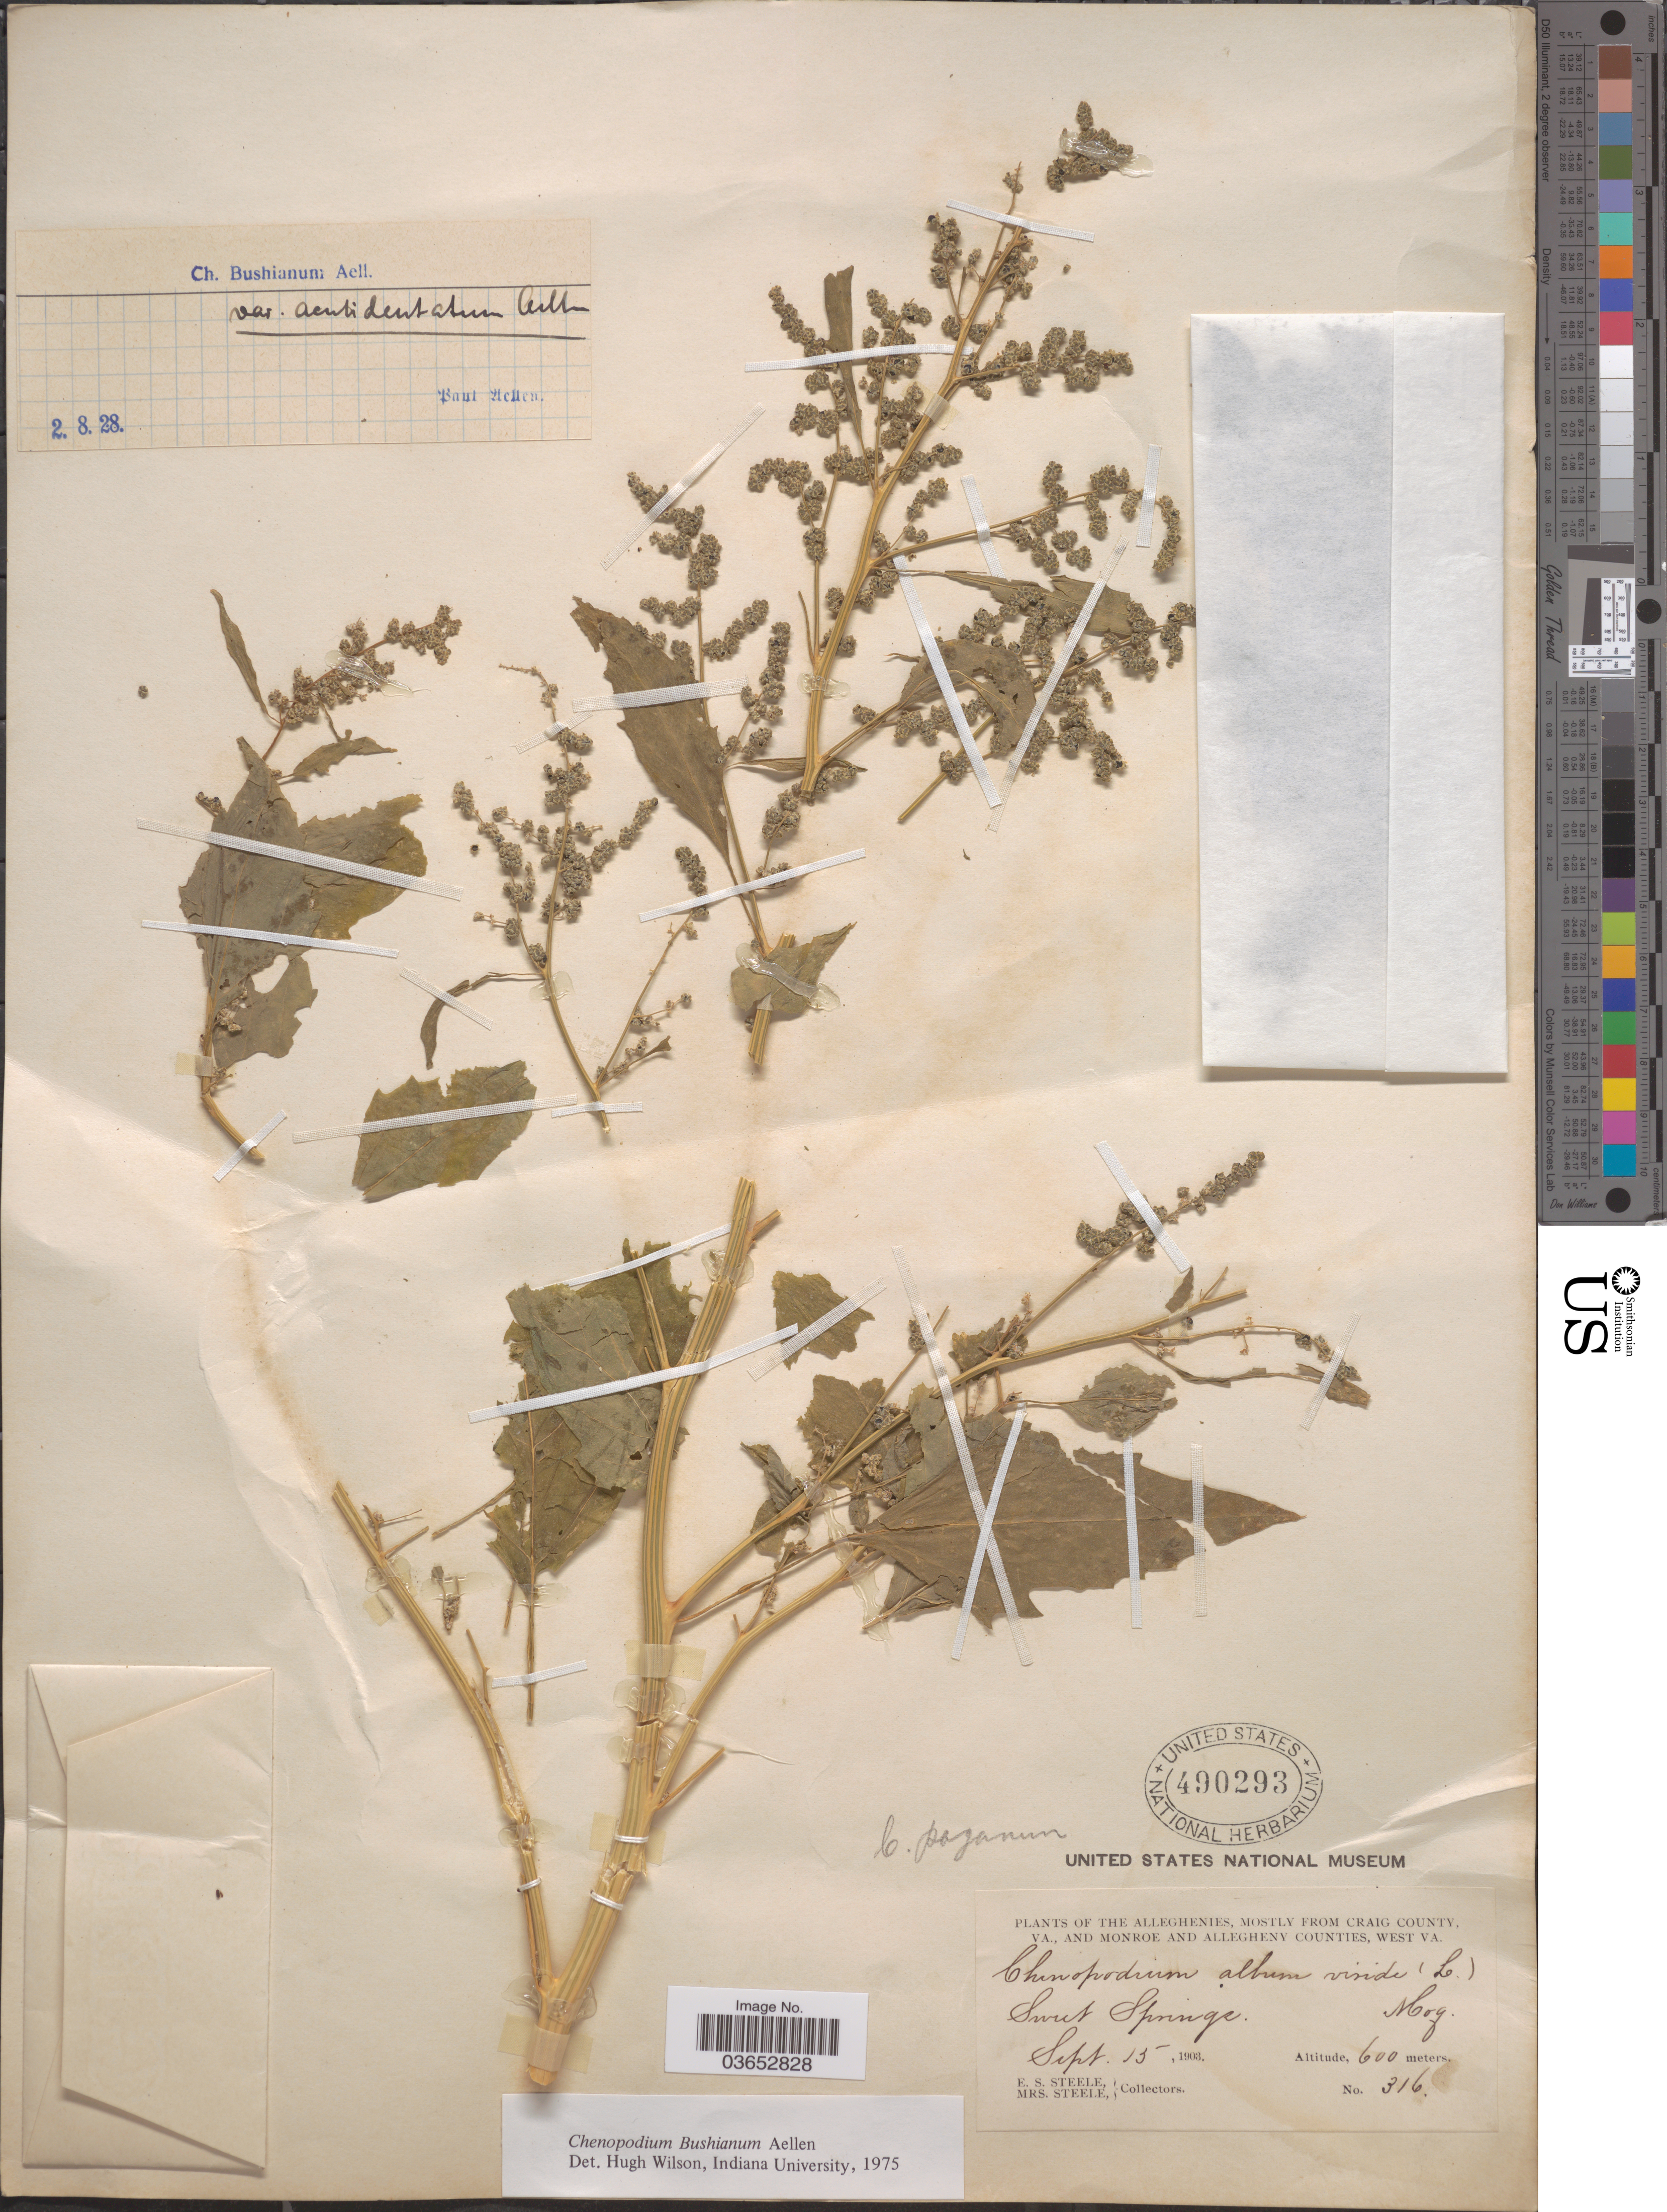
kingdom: Plantae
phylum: Tracheophyta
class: Magnoliopsida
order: Caryophyllales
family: Amaranthaceae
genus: Chenopodium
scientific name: Chenopodium bushianum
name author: Aellen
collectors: E. Steele & Mrs. E. S. Steele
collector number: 316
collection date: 1903-09-15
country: United States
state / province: Virginia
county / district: Craig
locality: The Alleghenies, mostly from Craig County, Va., and Monroe and Allegheny Counties, West Va. Sweet Springs.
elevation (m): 600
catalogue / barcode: US 490293